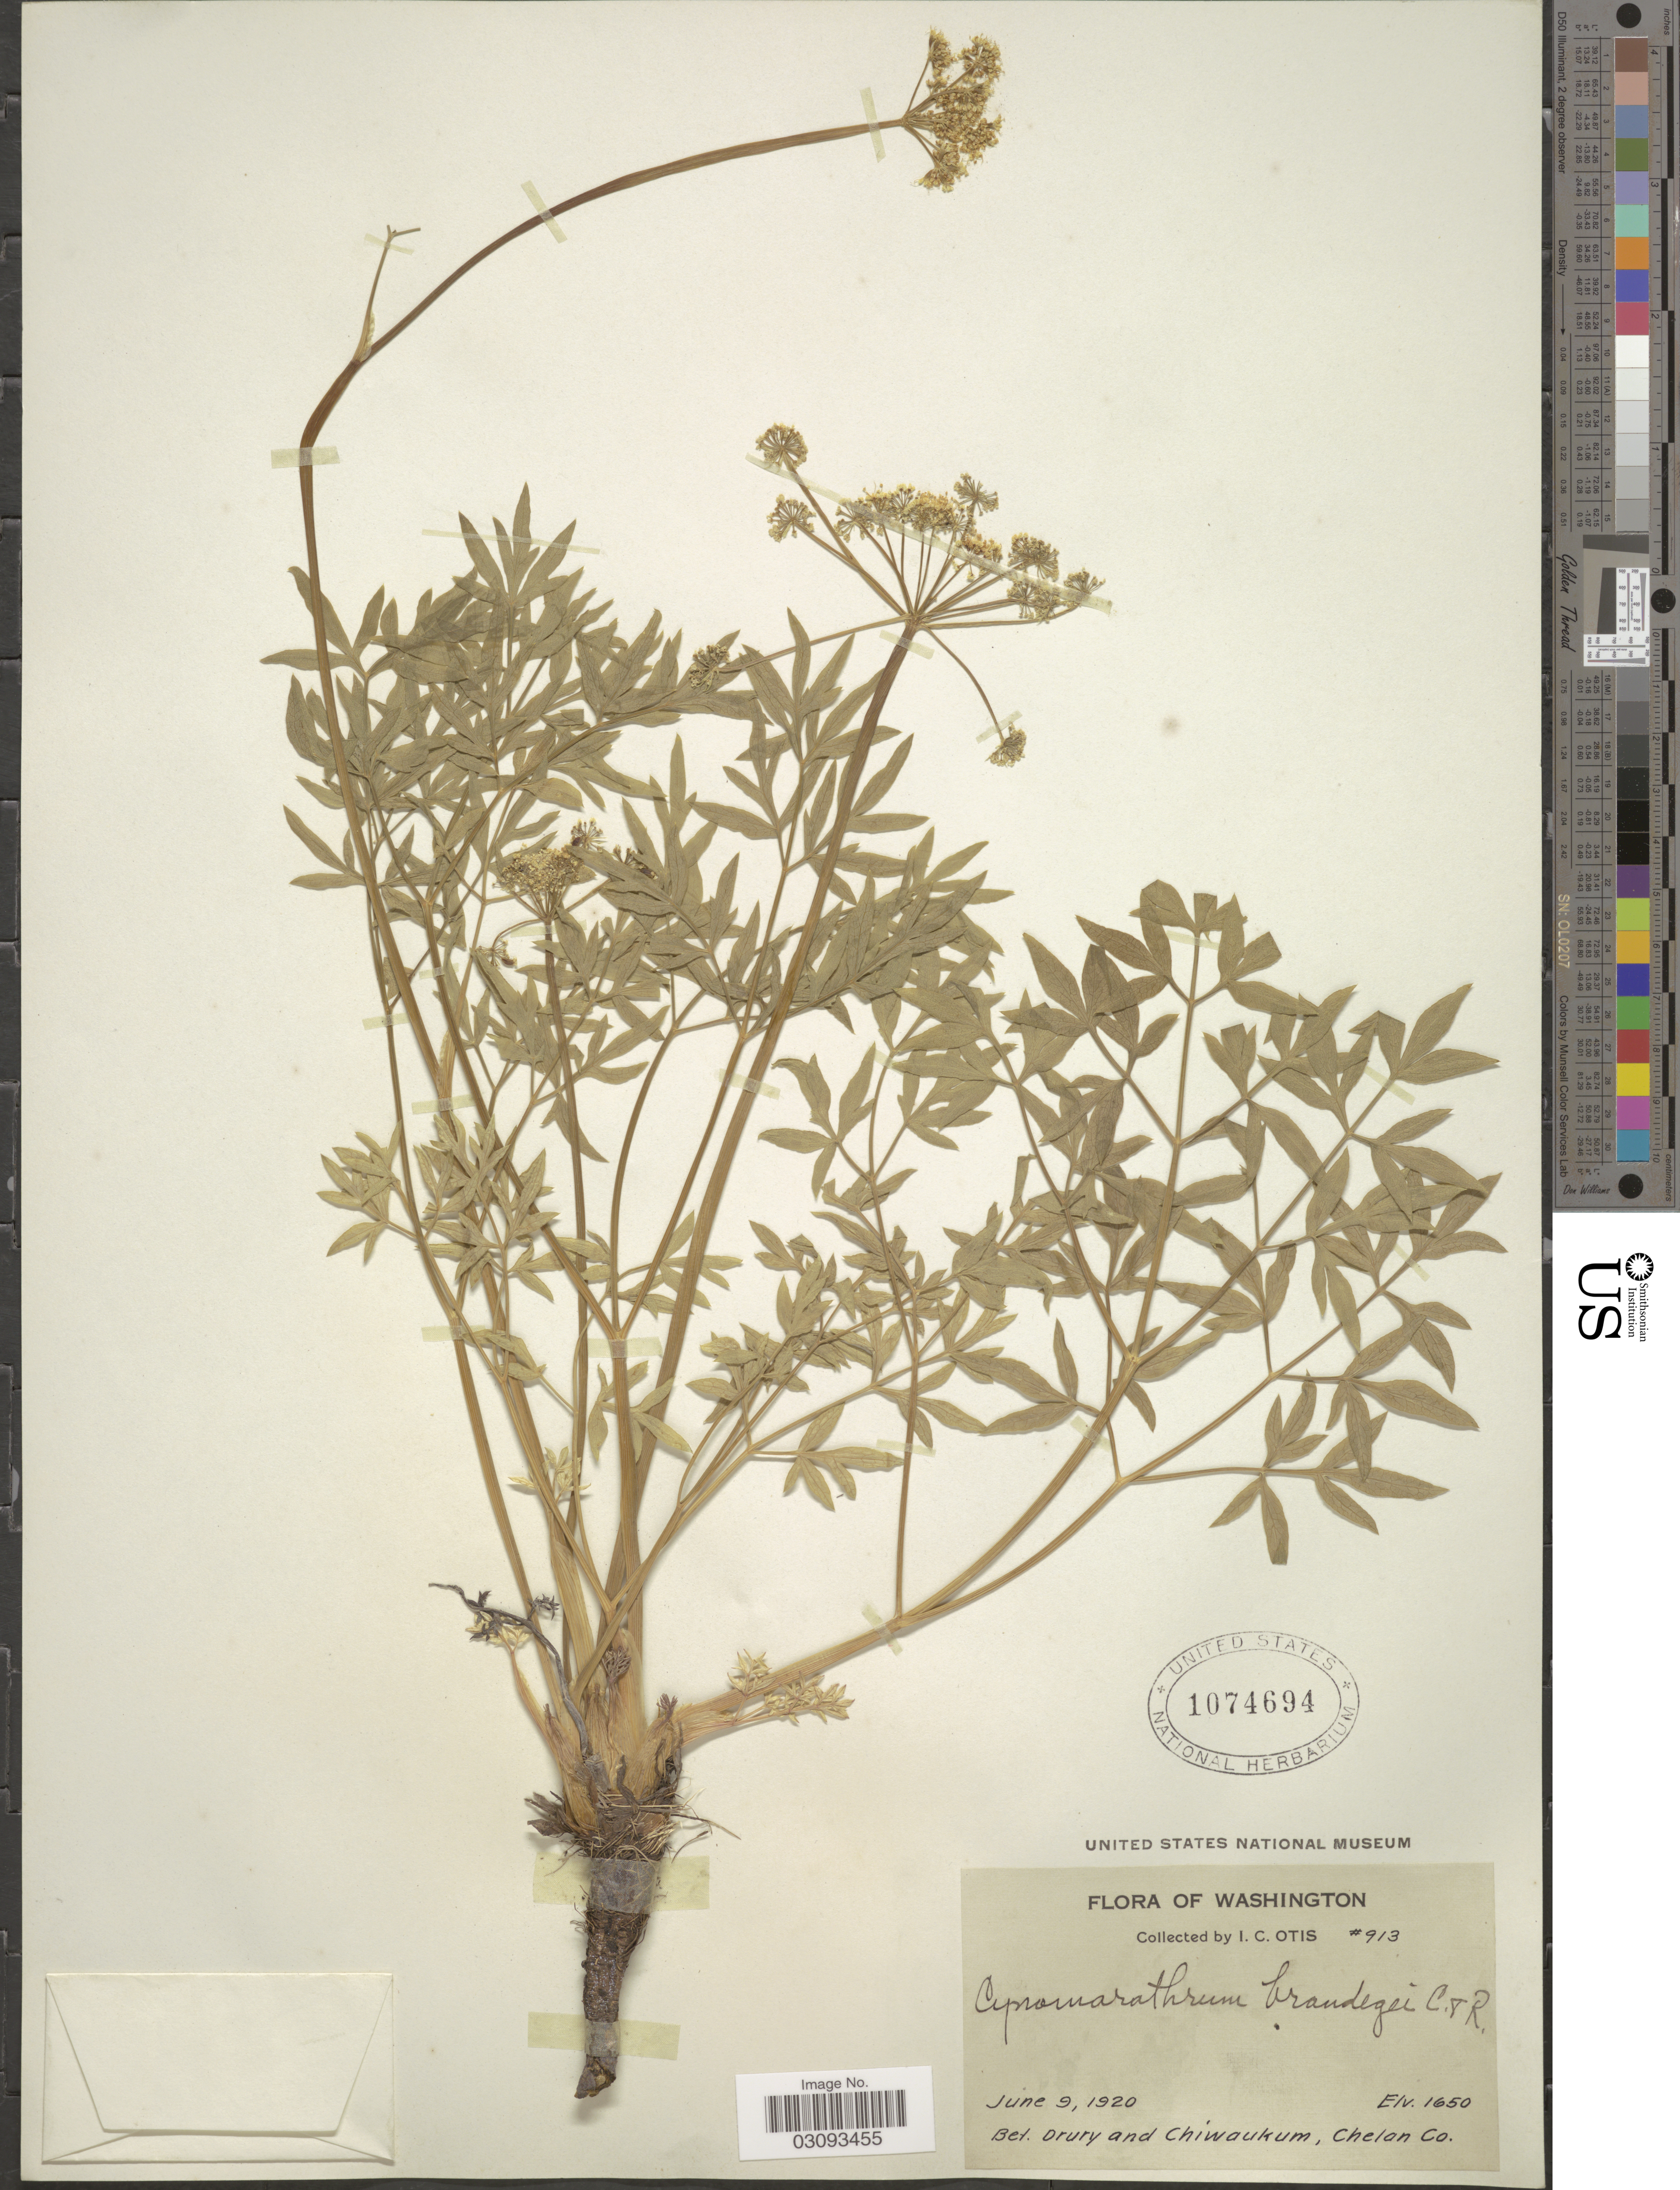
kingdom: Plantae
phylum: Tracheophyta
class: Magnoliopsida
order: Apiales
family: Apiaceae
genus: Lomatium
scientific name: Lomatium brandegeei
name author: (J.M. Coult. & Rose) J.F. Macbr.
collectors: I. C. Otis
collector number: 913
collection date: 1920-06-09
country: United States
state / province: Washington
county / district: Chelan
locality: Bet. Drury and Chiwaukum, Chelan Co.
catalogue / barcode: US 1074694